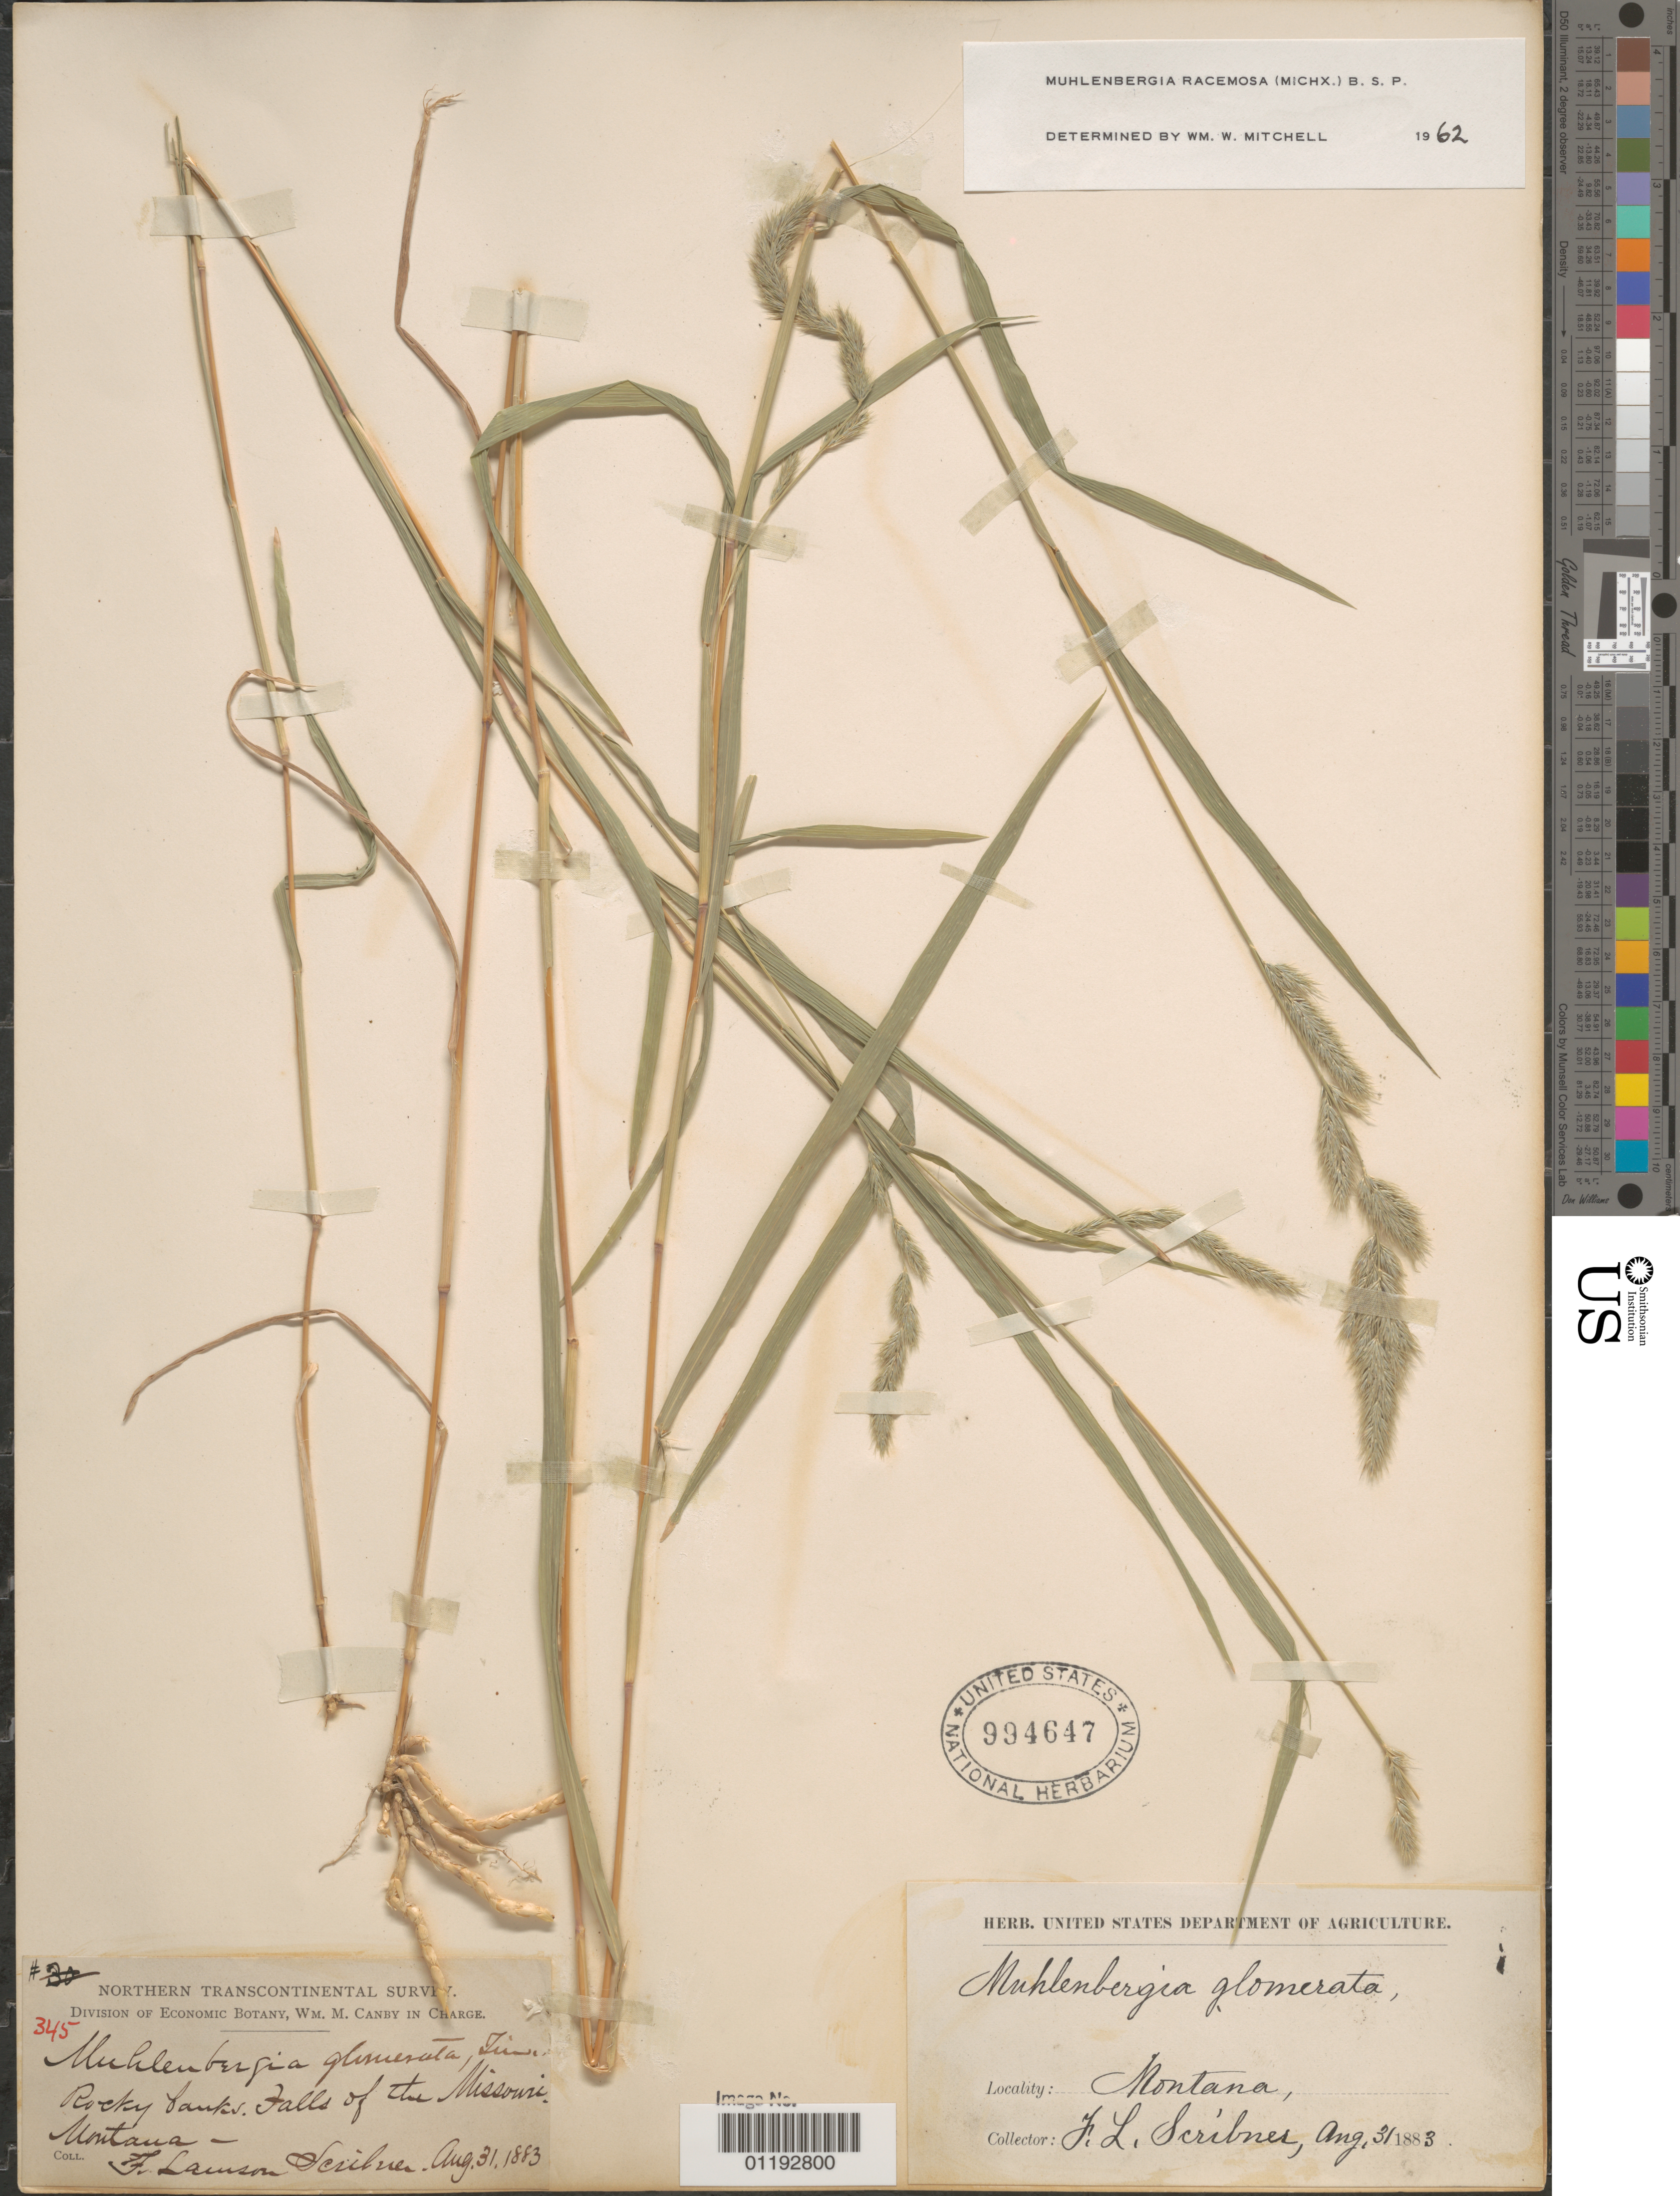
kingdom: Plantae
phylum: Tracheophyta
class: Liliopsida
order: Poales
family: Poaceae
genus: Muhlenbergia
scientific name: Muhlenbergia glomerata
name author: (Willd.) Trin.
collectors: F. L. Scribner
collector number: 345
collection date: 1883-08-31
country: United States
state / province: Montana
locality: Rocky banks, Falls of the Missouri.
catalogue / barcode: US 994647